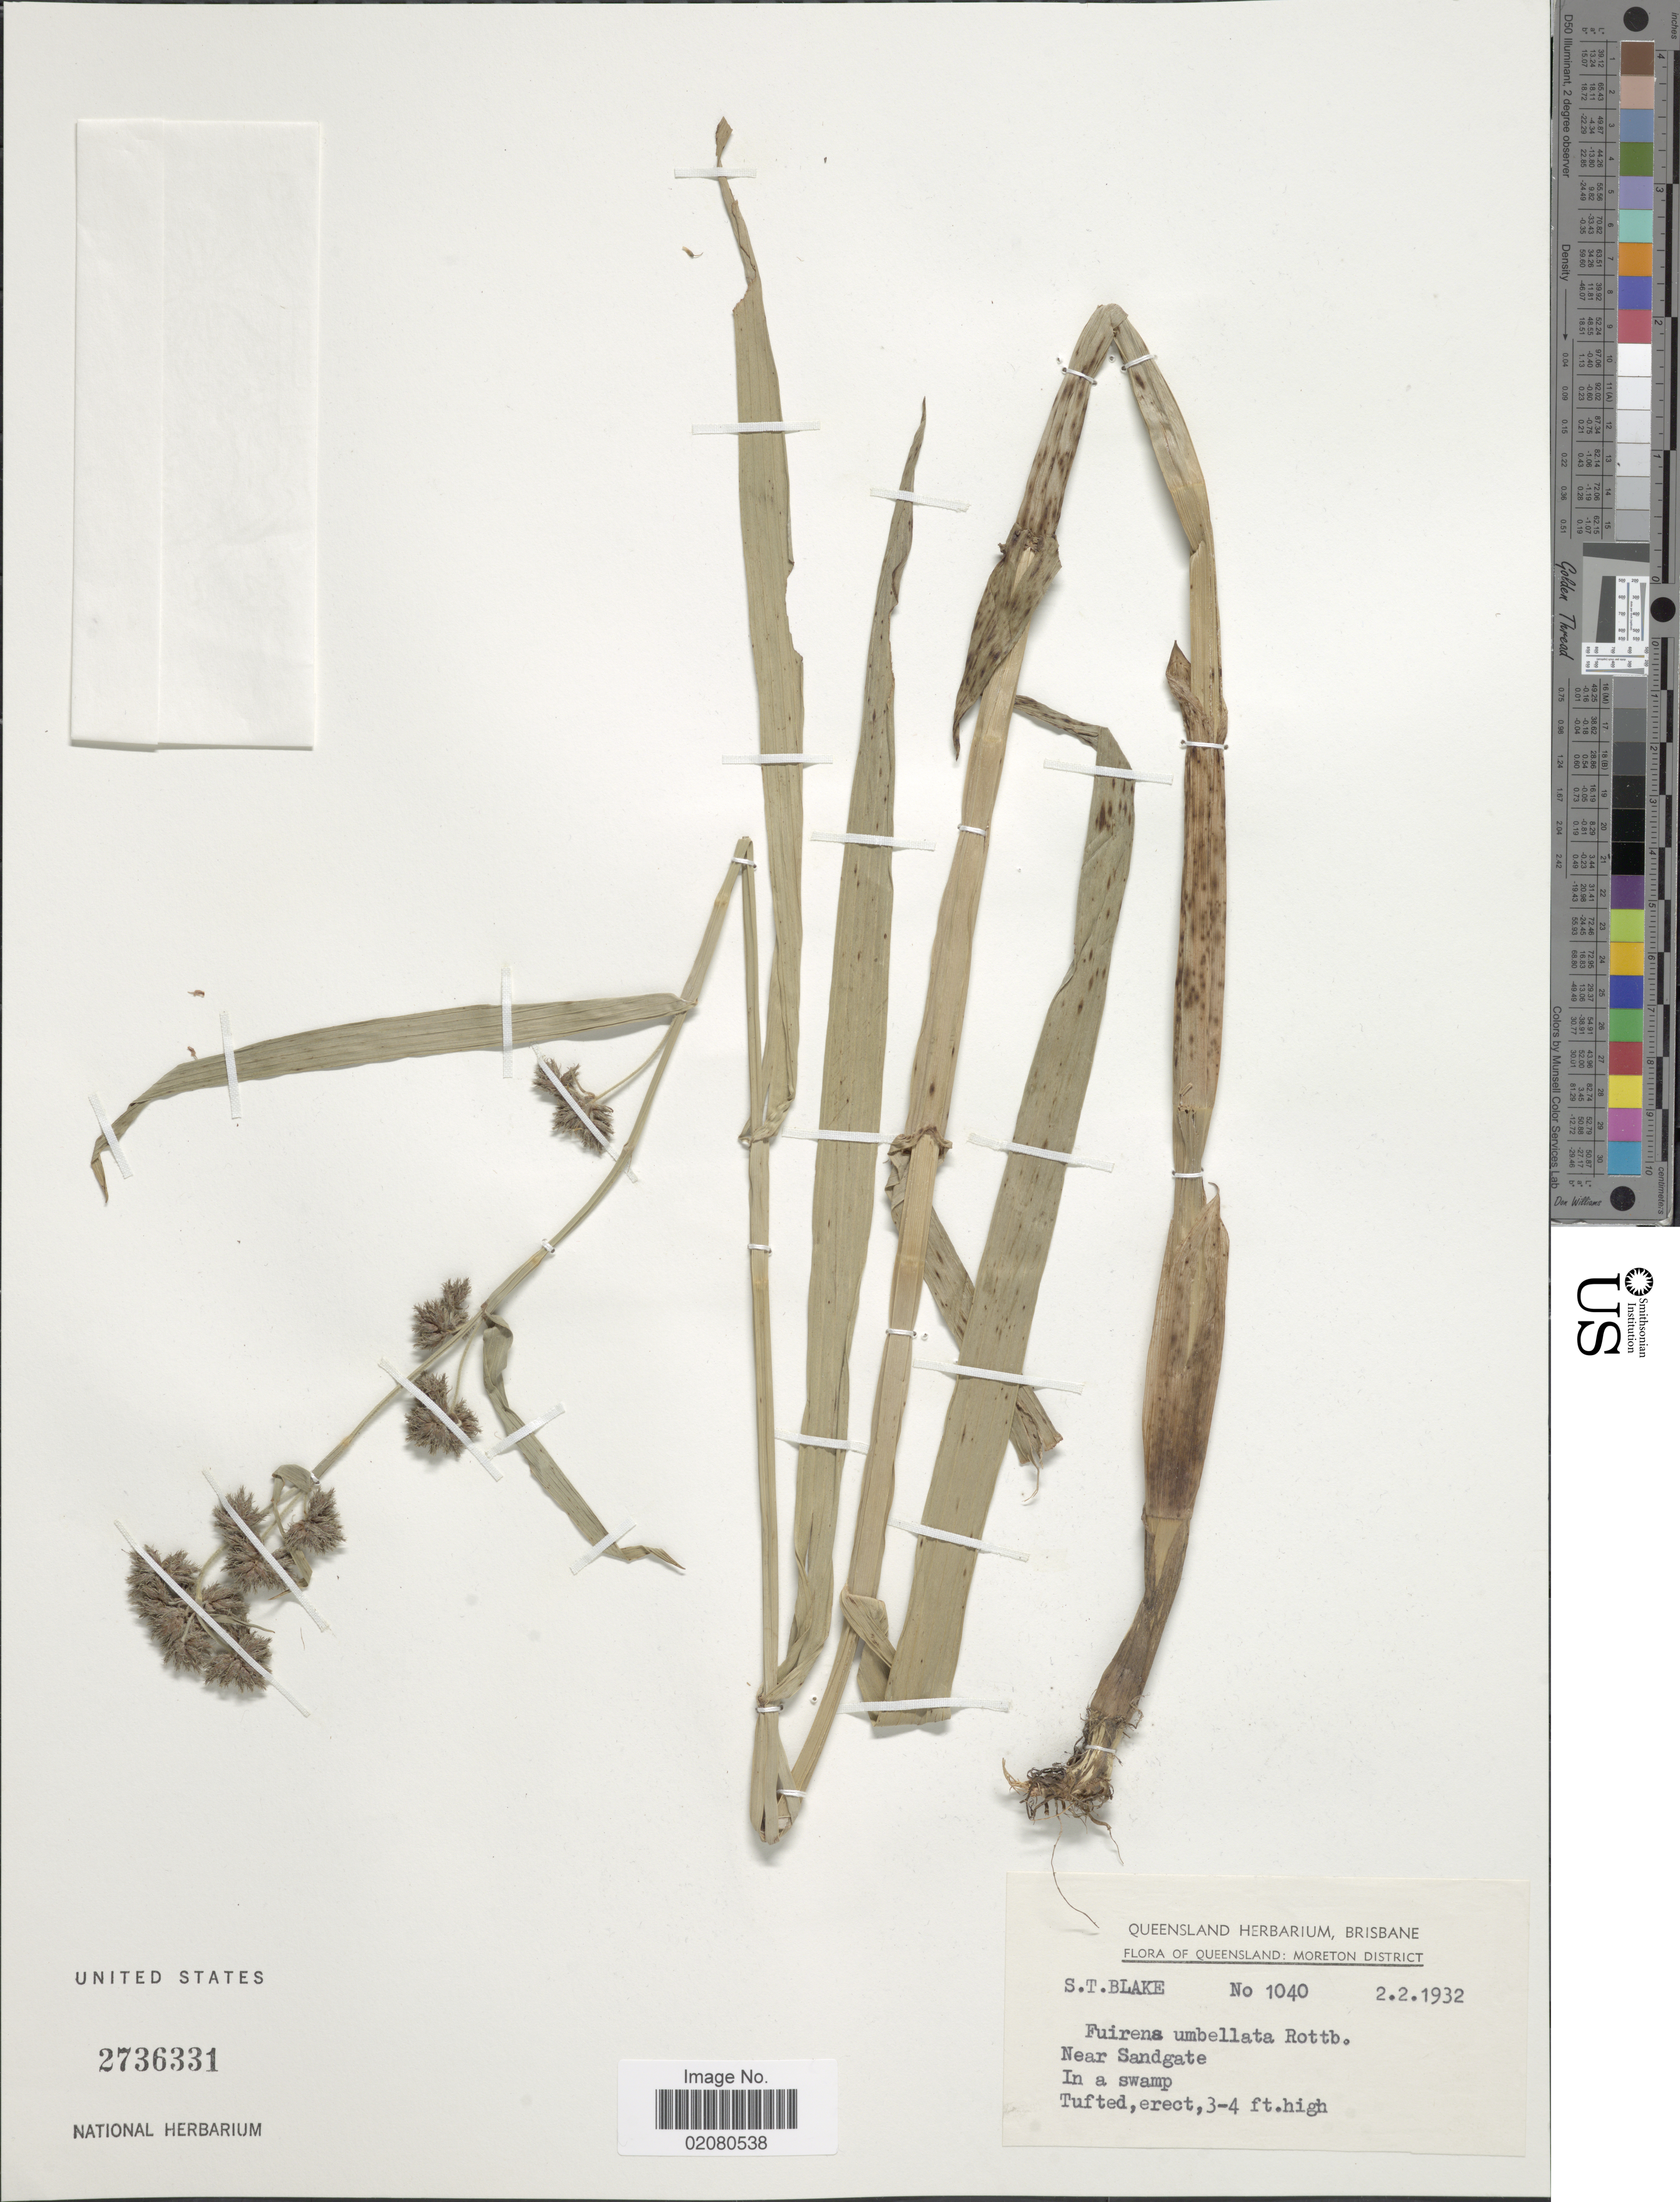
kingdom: Plantae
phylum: Tracheophyta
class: Liliopsida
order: Poales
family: Cyperaceae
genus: Fuirena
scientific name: Fuirena umbellata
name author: Rottb.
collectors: S. T. Blake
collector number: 1040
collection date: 1932-02-02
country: Australia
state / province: Queensland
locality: Moreton District, near Sandgate, in a swamp.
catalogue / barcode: US 2736331